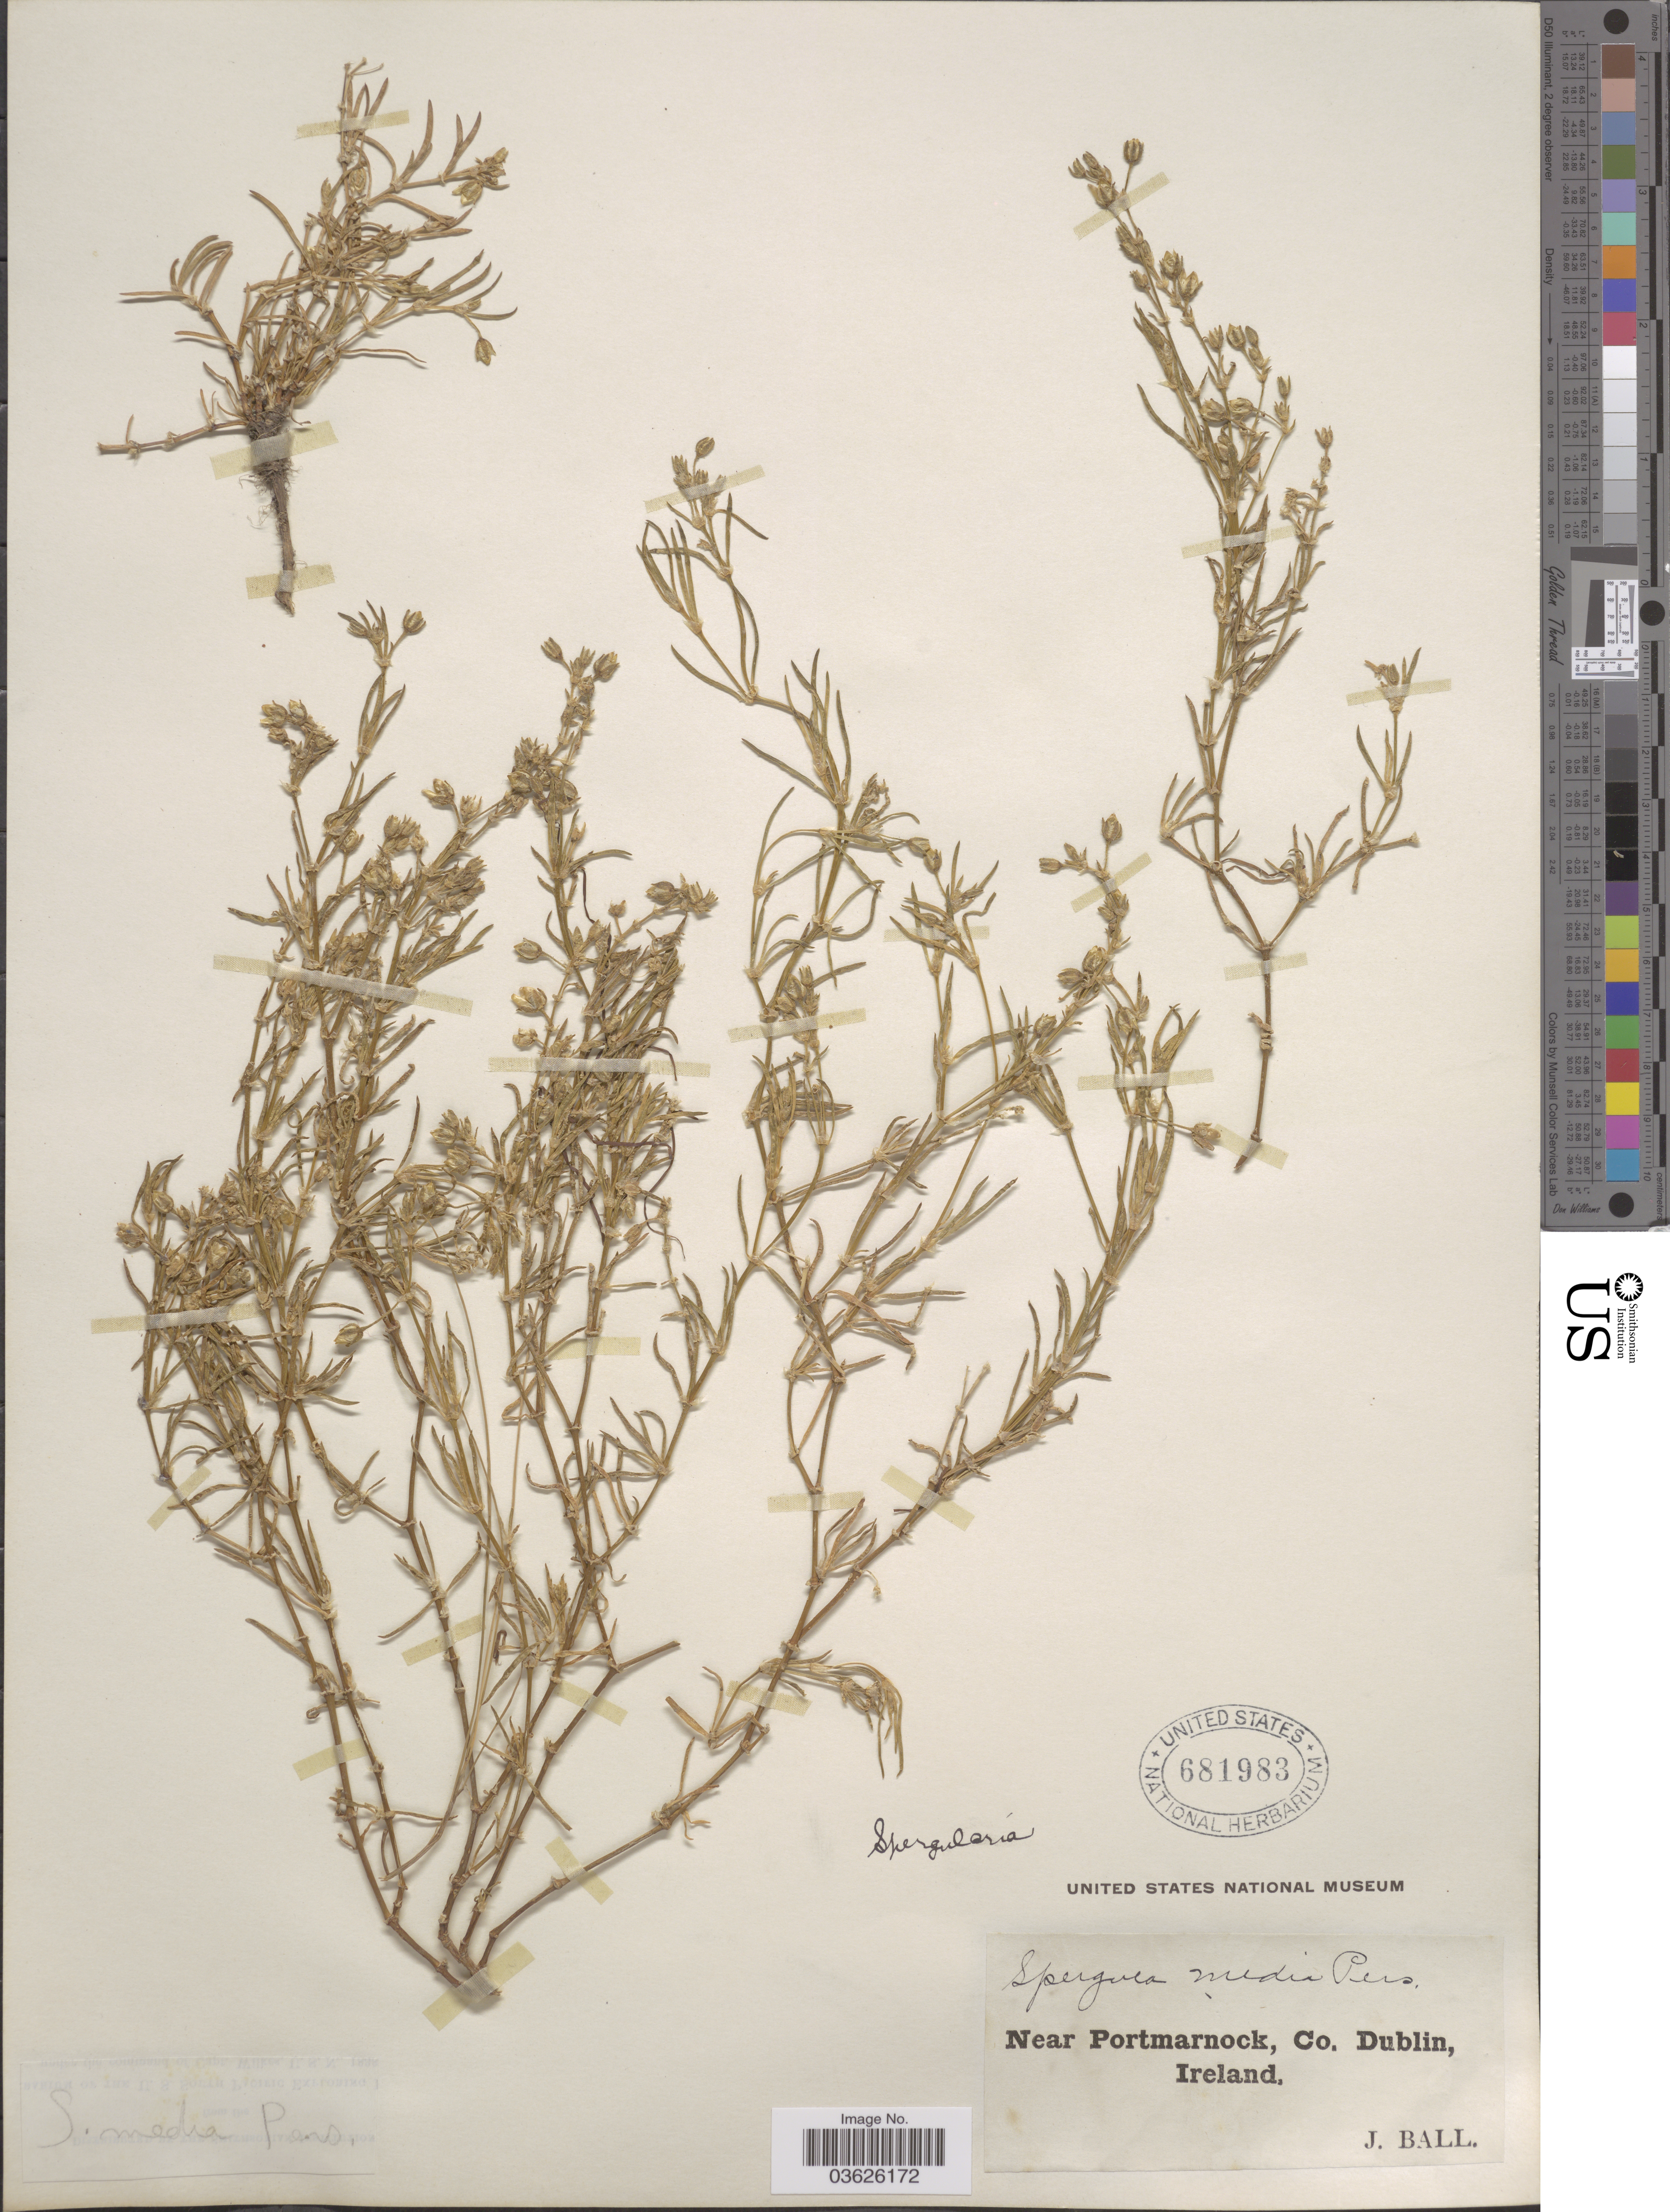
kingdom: Plantae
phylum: Tracheophyta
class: Magnoliopsida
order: Caryophyllales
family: Caryophyllaceae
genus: Tissa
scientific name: Tissa media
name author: Reiche & Johow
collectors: J. Ball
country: Ireland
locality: Near Portmarnock, Co. Dublin.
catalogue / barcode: US 681983